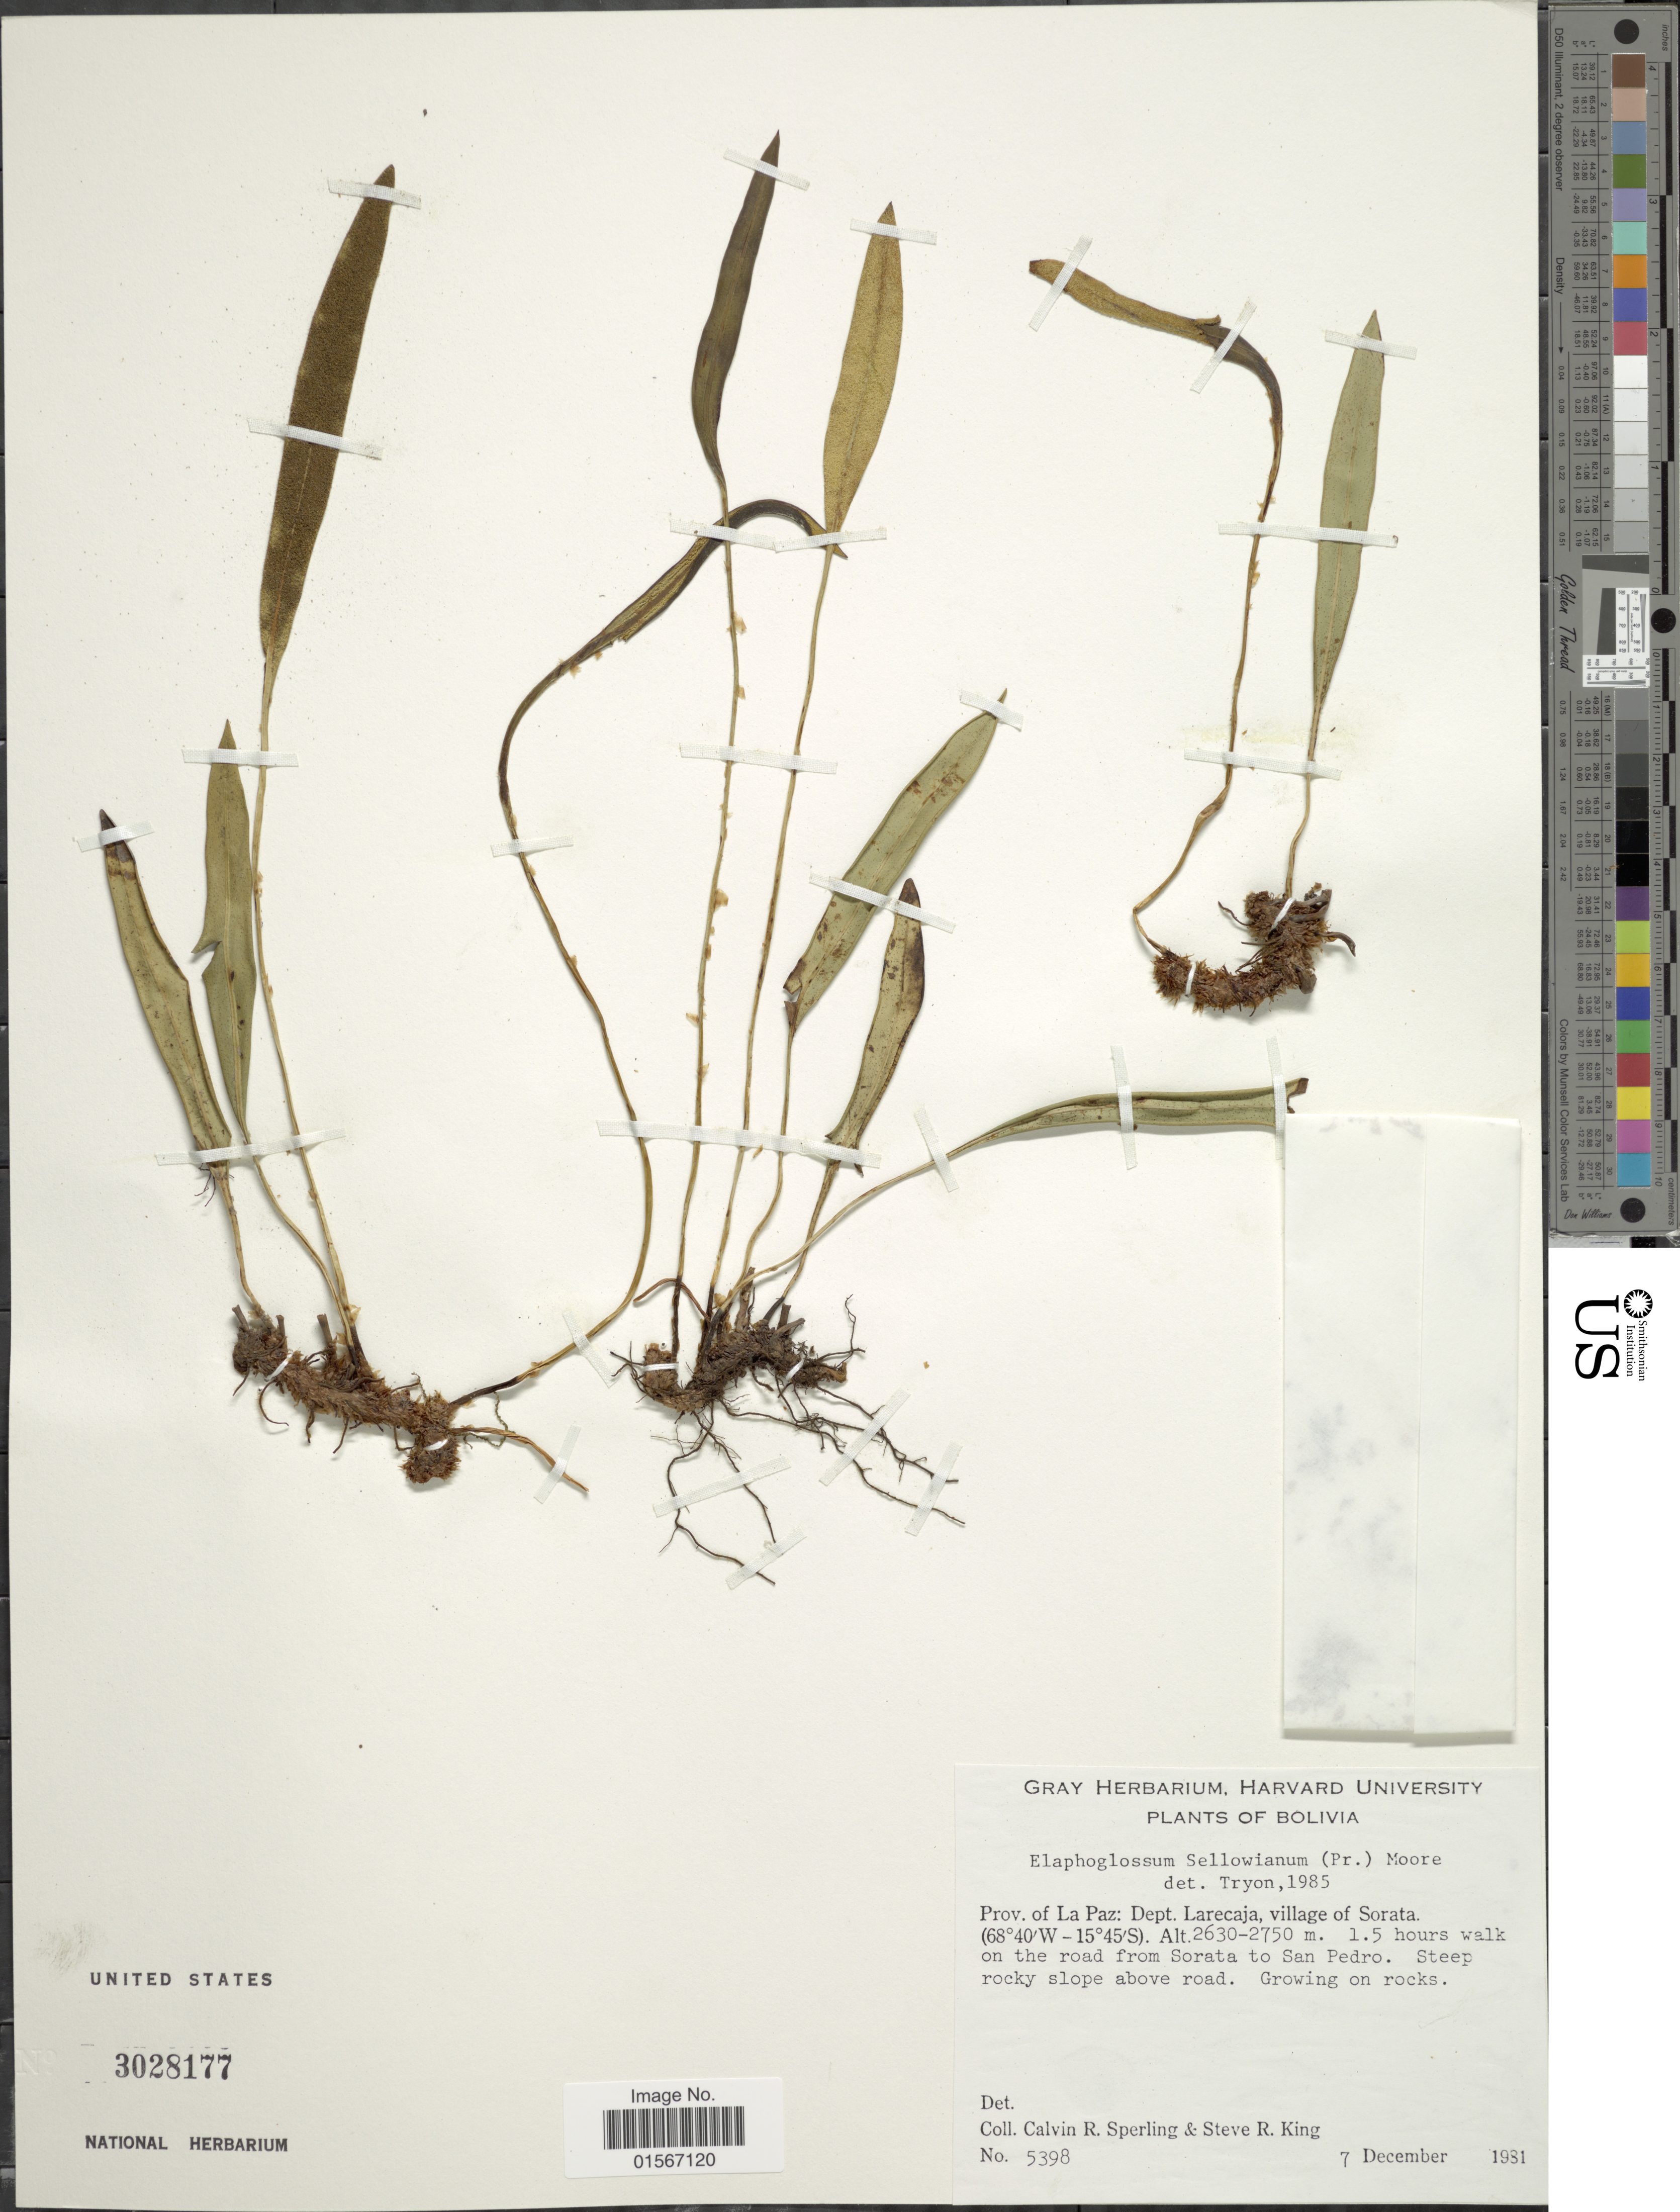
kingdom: Plantae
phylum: Tracheophyta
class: Polypodiopsida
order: Polypodiales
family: Dryopteridaceae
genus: Elaphoglossum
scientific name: Elaphoglossum minutum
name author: (Pohl ex Fée) T. Moore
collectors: C. R. Sperling & S. R. King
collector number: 5398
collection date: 1981-12-07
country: Bolivia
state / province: La Paz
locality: Dept. Larecaja, village of Sorata, 1.5 hours walk on the road from Sorata to San Pedro. Steep rocky slope above road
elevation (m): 2630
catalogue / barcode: US 3028177